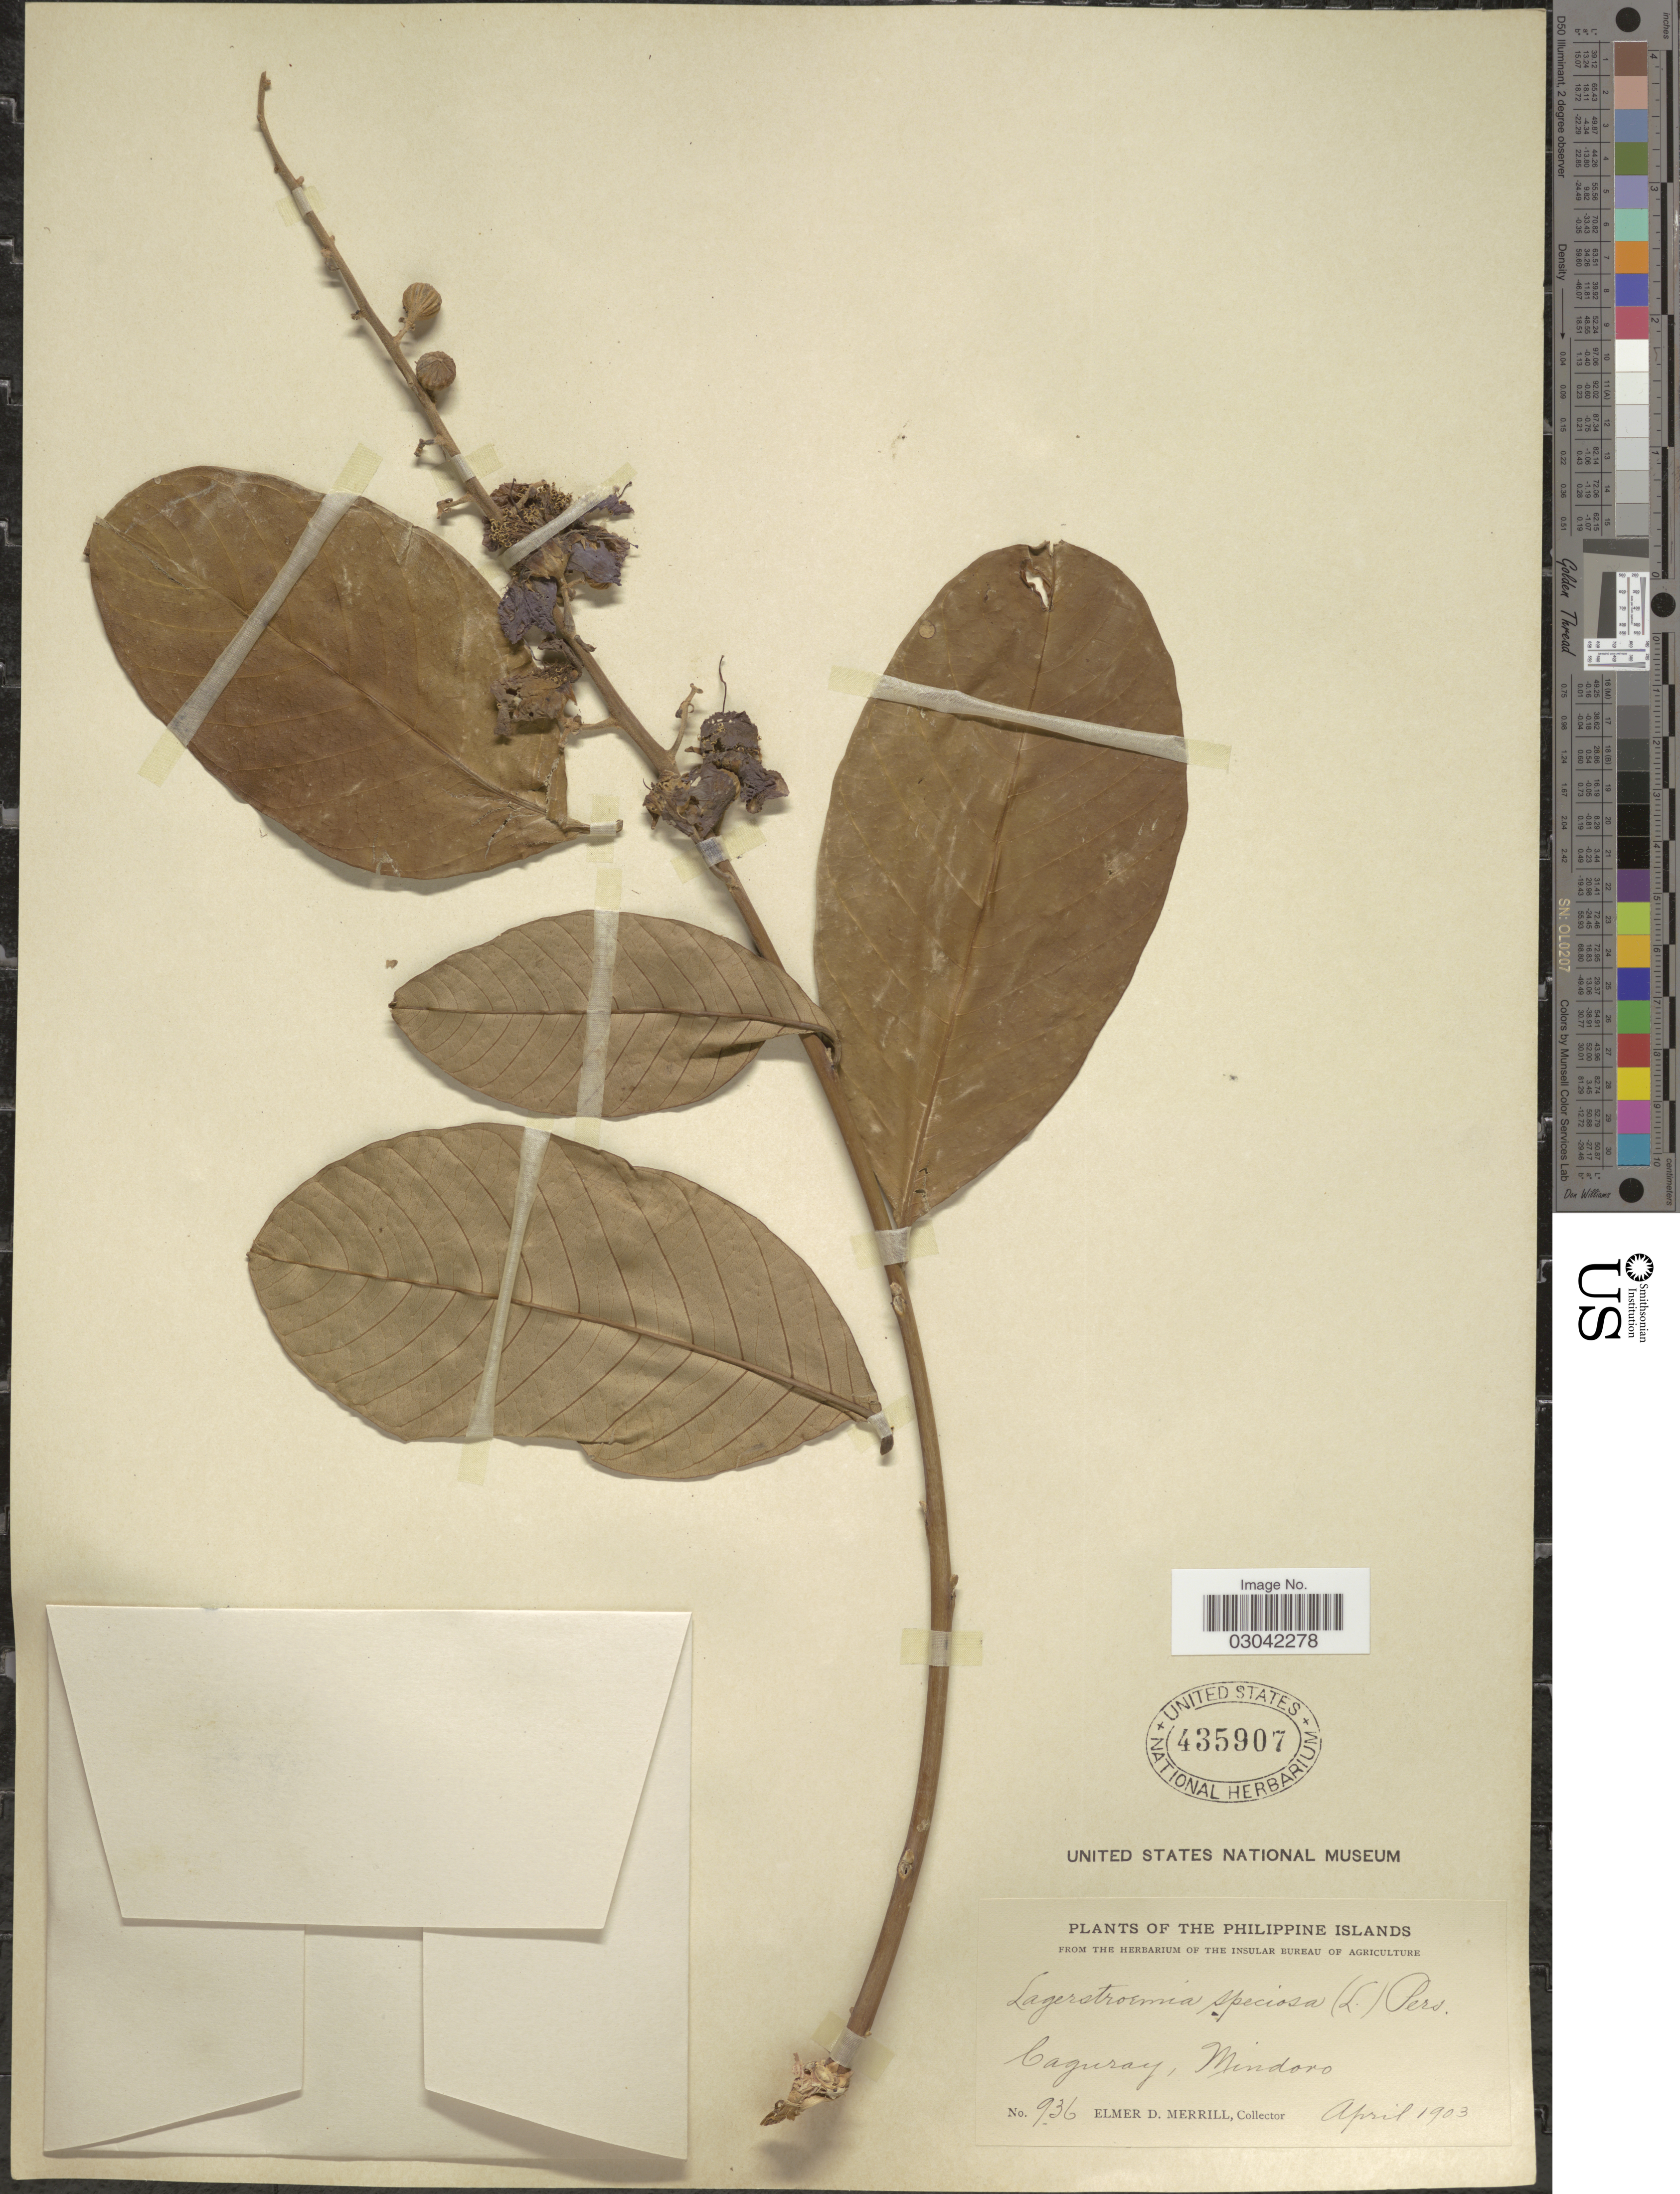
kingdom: Plantae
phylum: Tracheophyta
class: Magnoliopsida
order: Myrtales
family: Lythraceae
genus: Lagerstroemia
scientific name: Lagerstroemia speciosa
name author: (L.) Pers.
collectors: E. D. Merrill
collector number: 936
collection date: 1903-04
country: Philippines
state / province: Mimaropa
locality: Caguray, Mindoro.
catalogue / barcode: US 435907